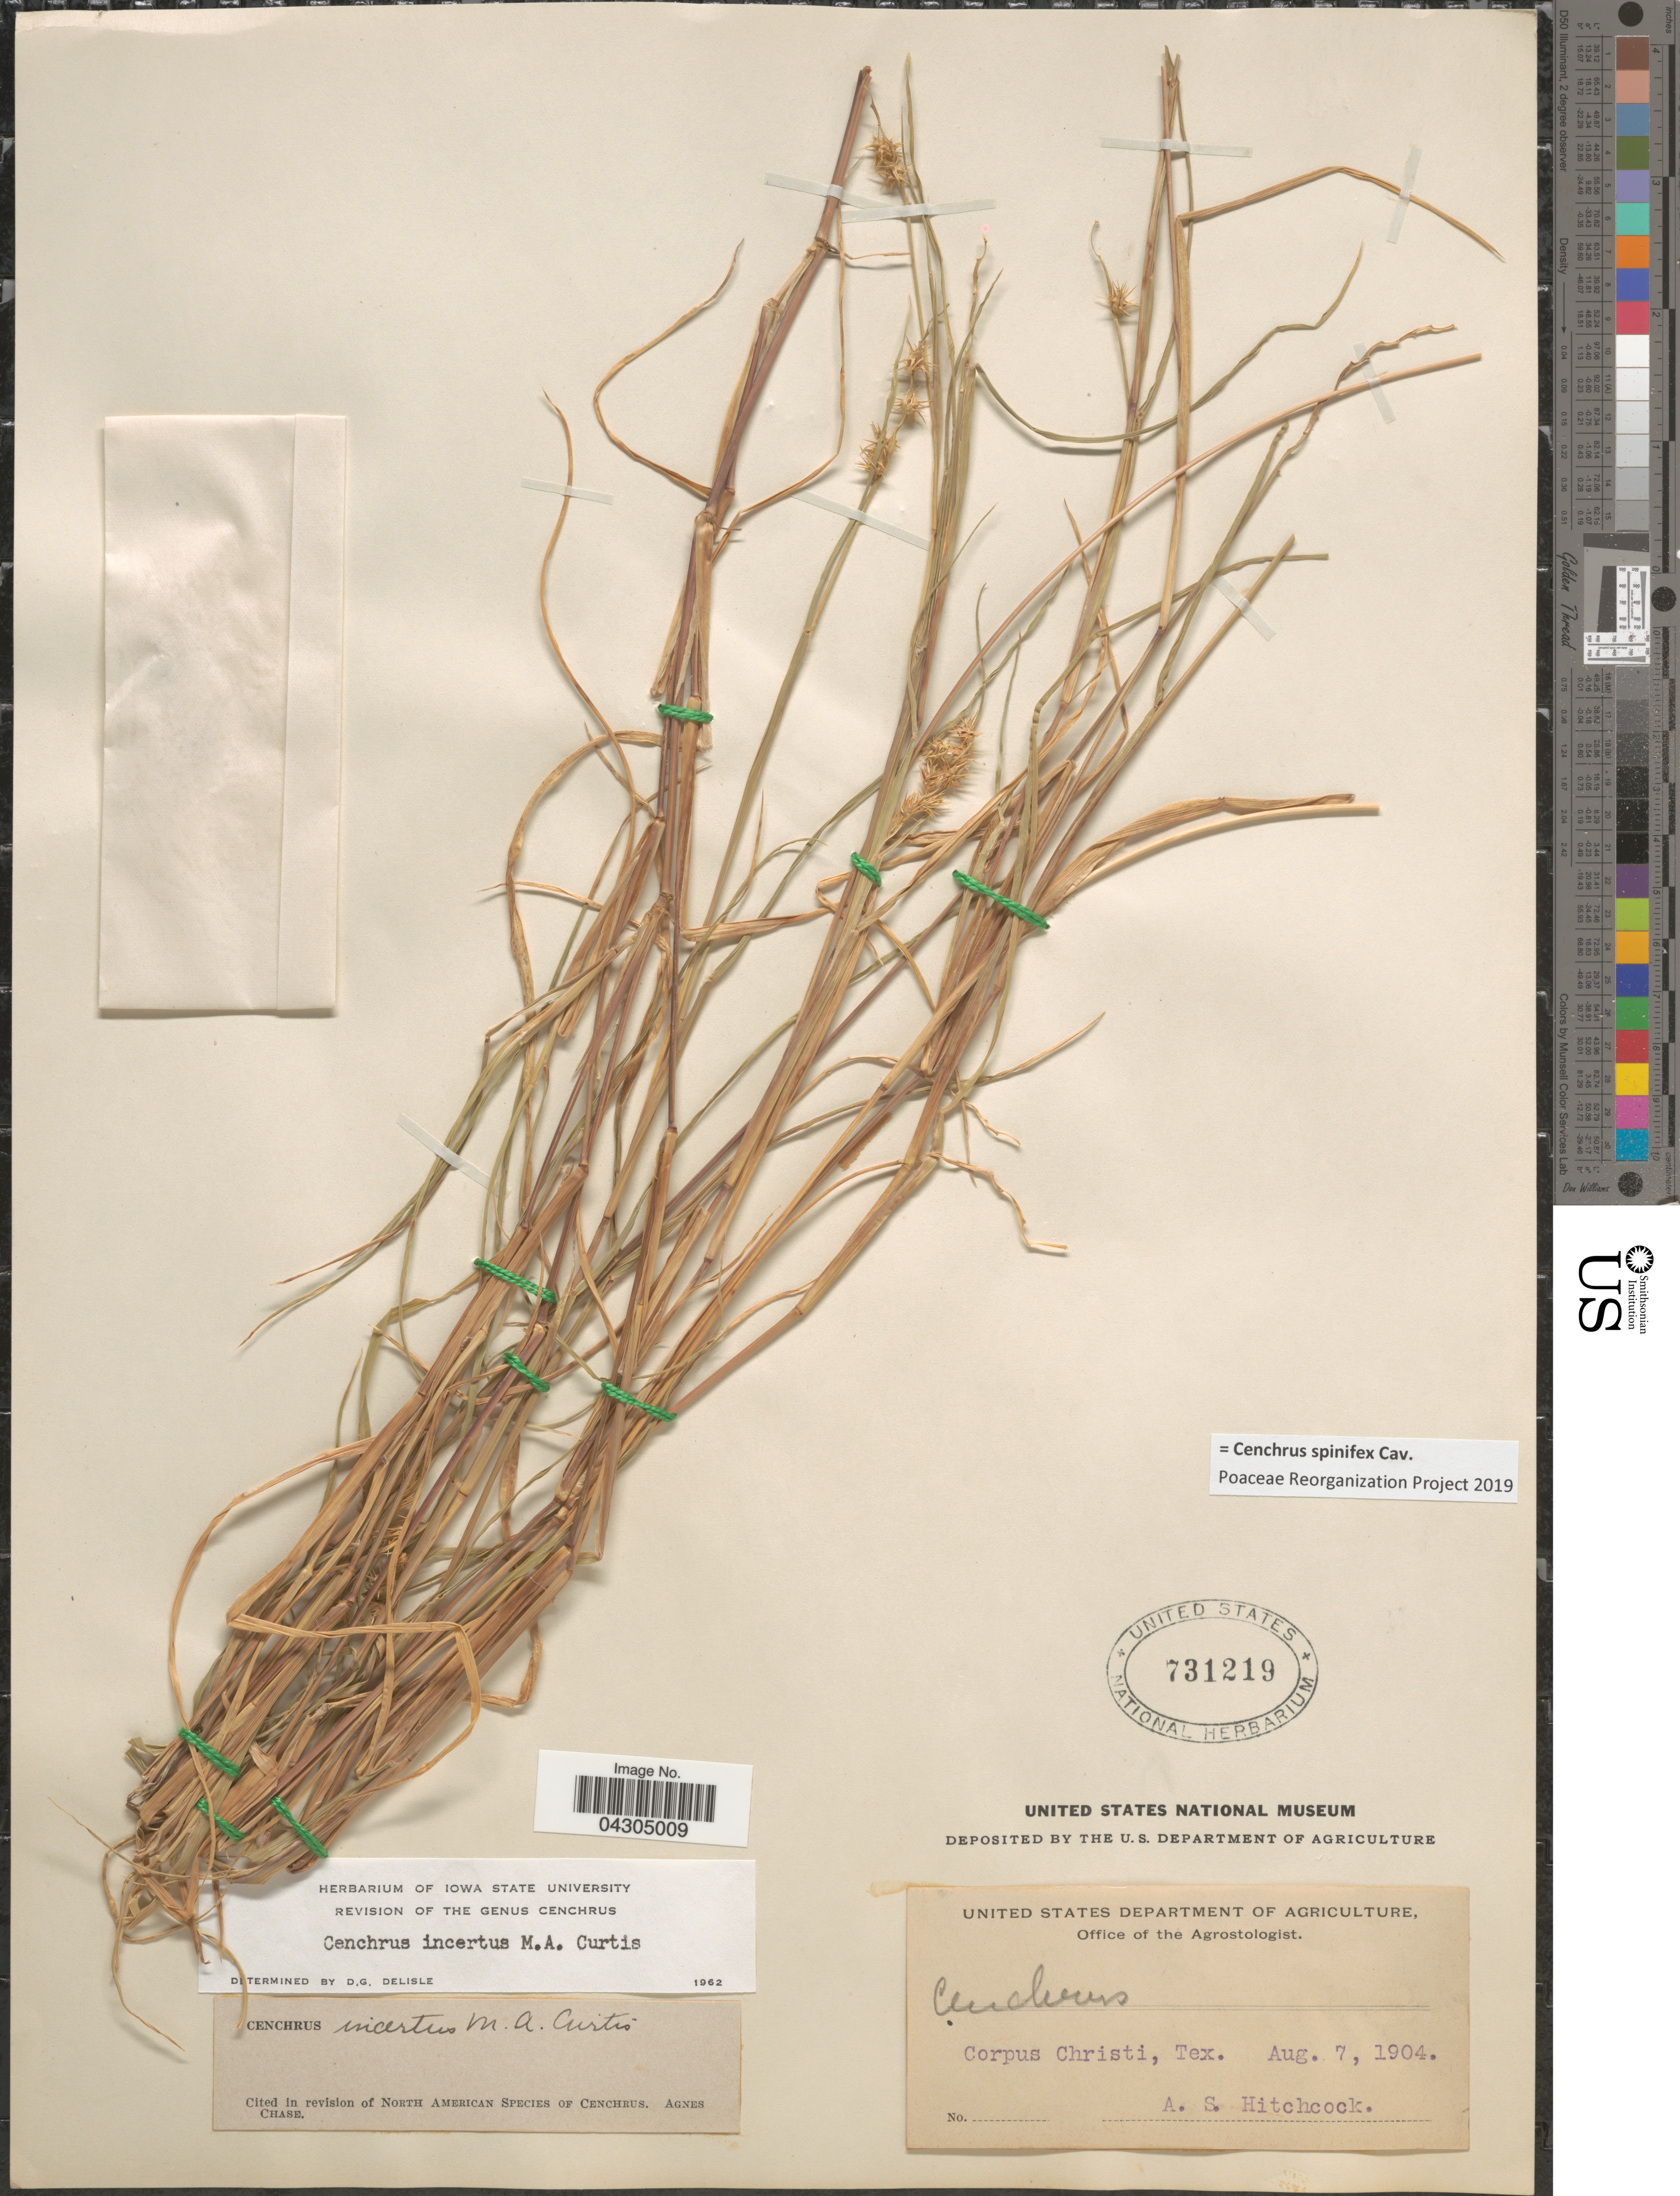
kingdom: Plantae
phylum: Tracheophyta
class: Liliopsida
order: Poales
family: Poaceae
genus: Cenchrus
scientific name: Cenchrus spinifex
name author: Cav.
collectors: A. S. Hitchcock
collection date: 1904-08-07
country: United States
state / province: Texas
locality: Corpus Christi.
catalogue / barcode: US 731219